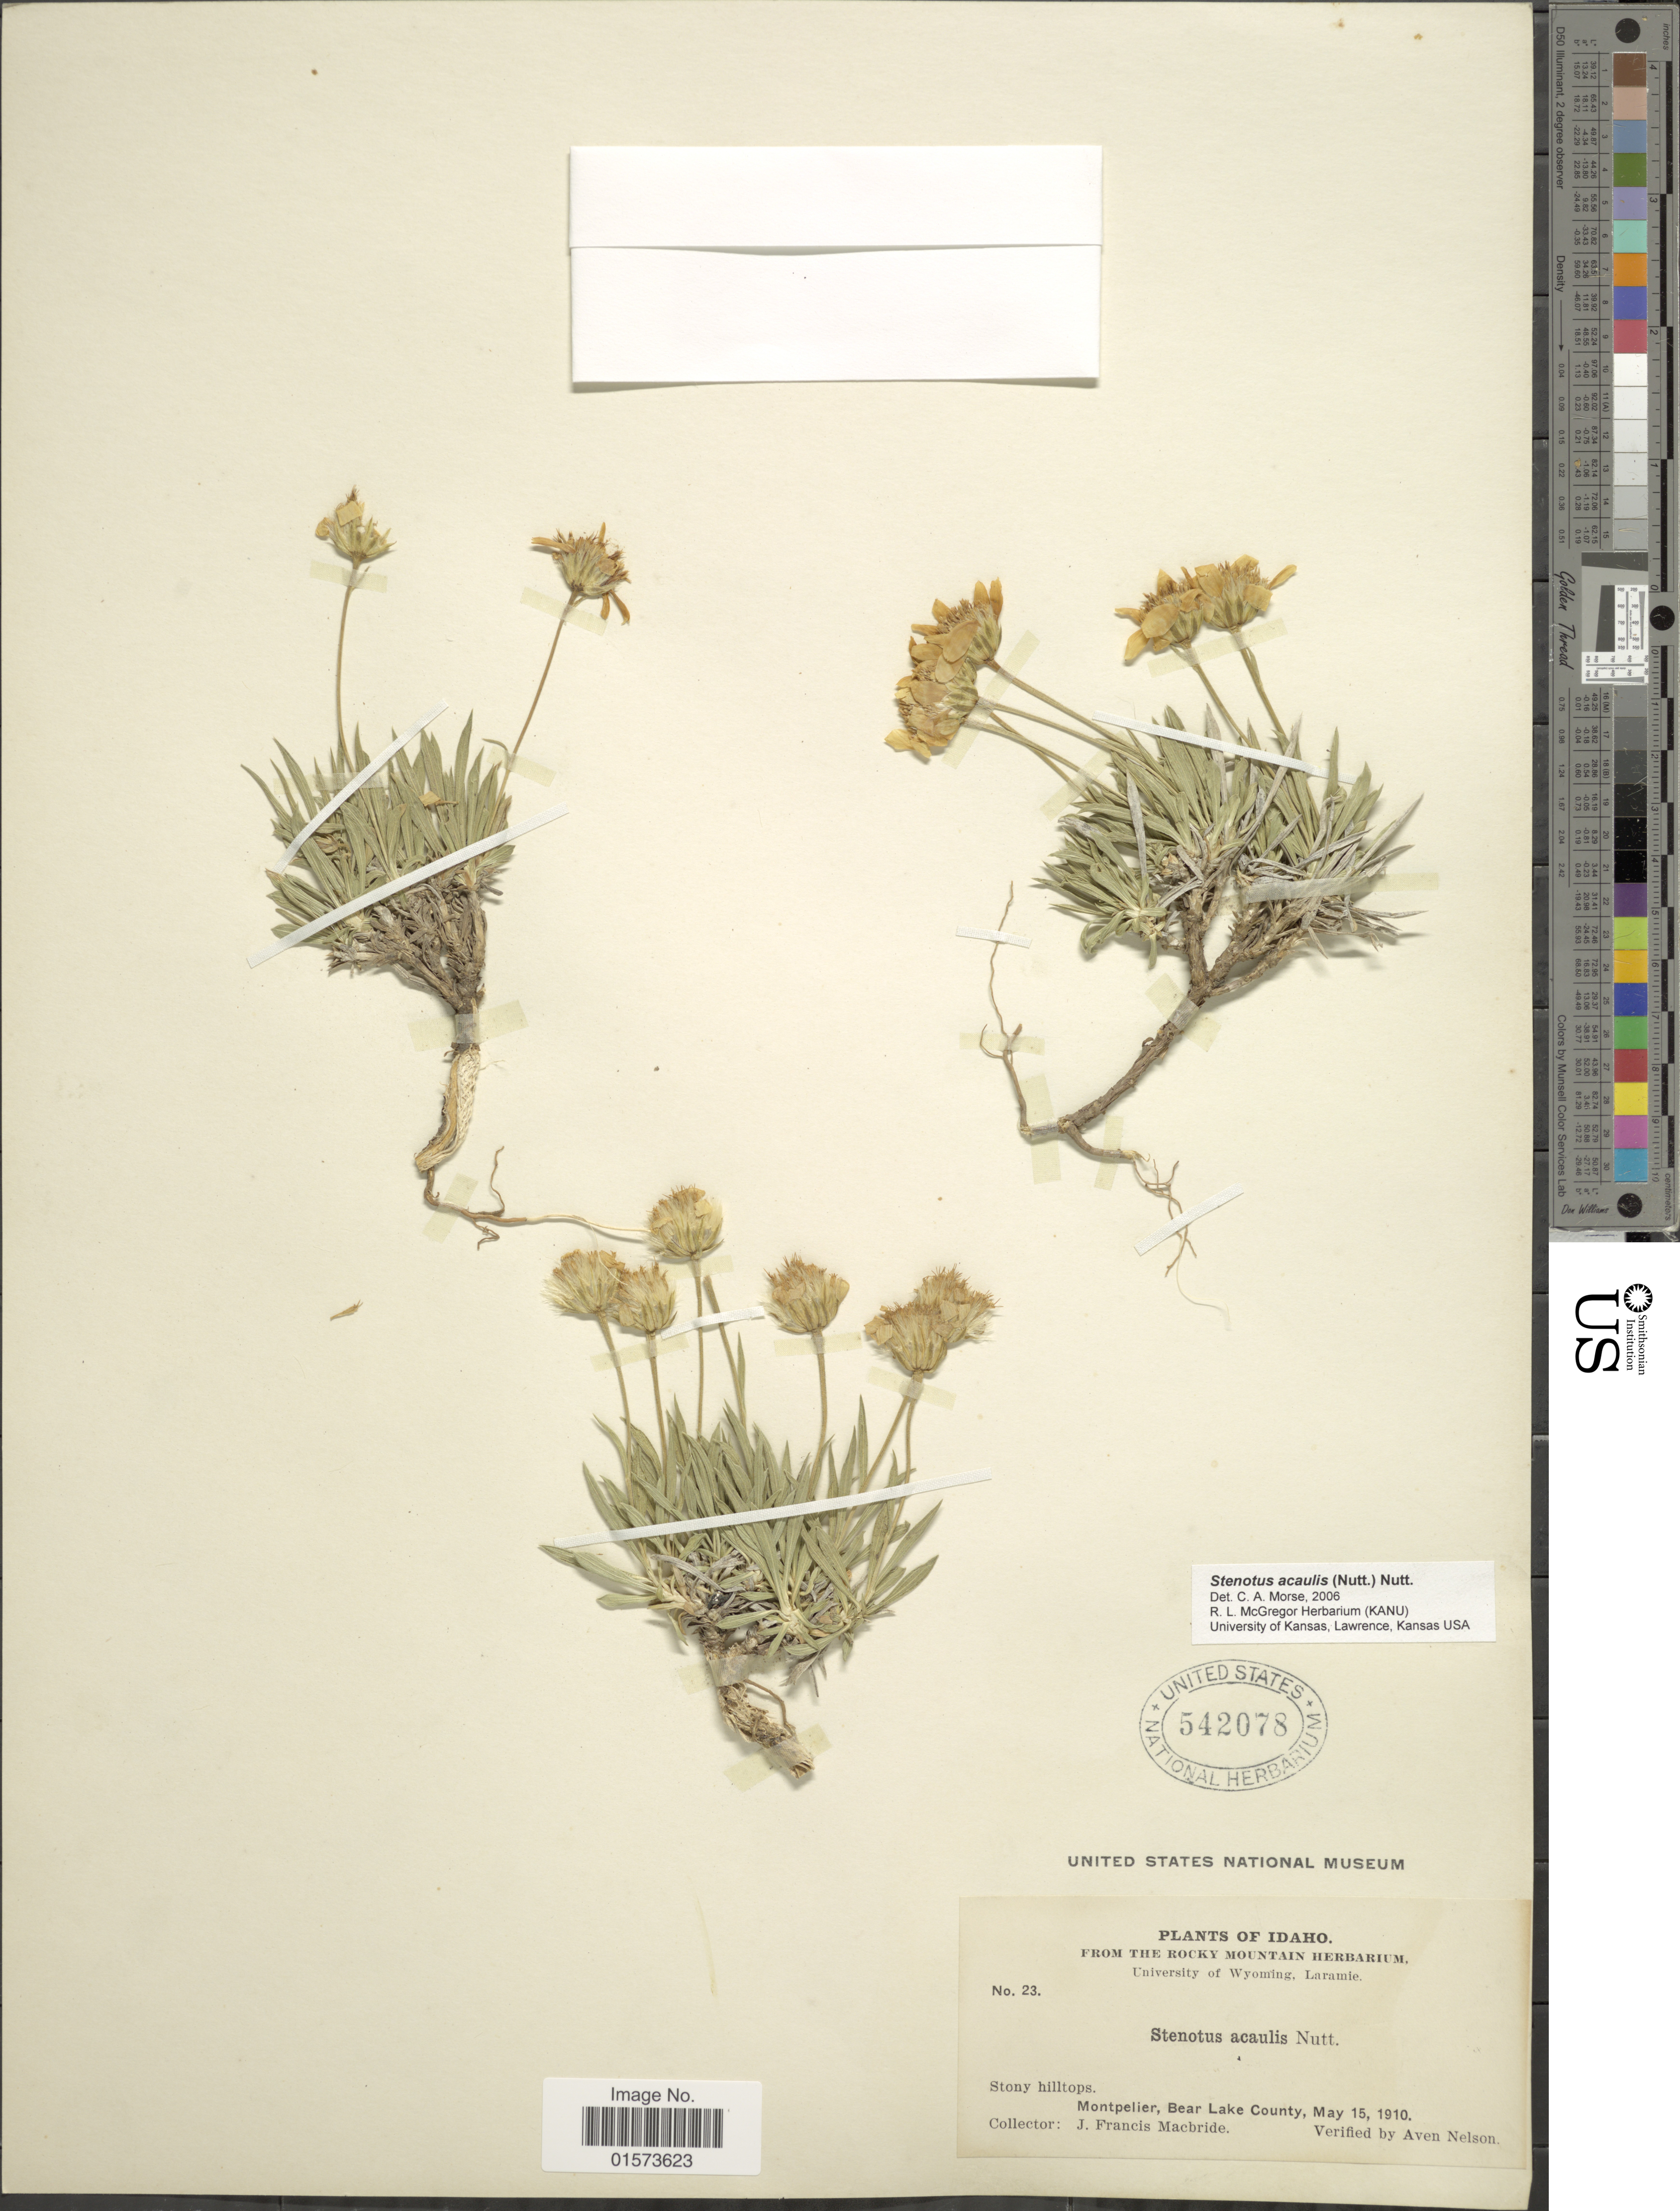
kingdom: Plantae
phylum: Tracheophyta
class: Magnoliopsida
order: Asterales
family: Asteraceae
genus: Stenotus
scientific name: Stenotus acaulis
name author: (Nutt.) Nutt.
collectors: J. F. Macbride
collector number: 23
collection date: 1910-05-15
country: United States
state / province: Idaho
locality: Stony hilltops, Montpelier, Bear Lake County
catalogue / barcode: US 542078